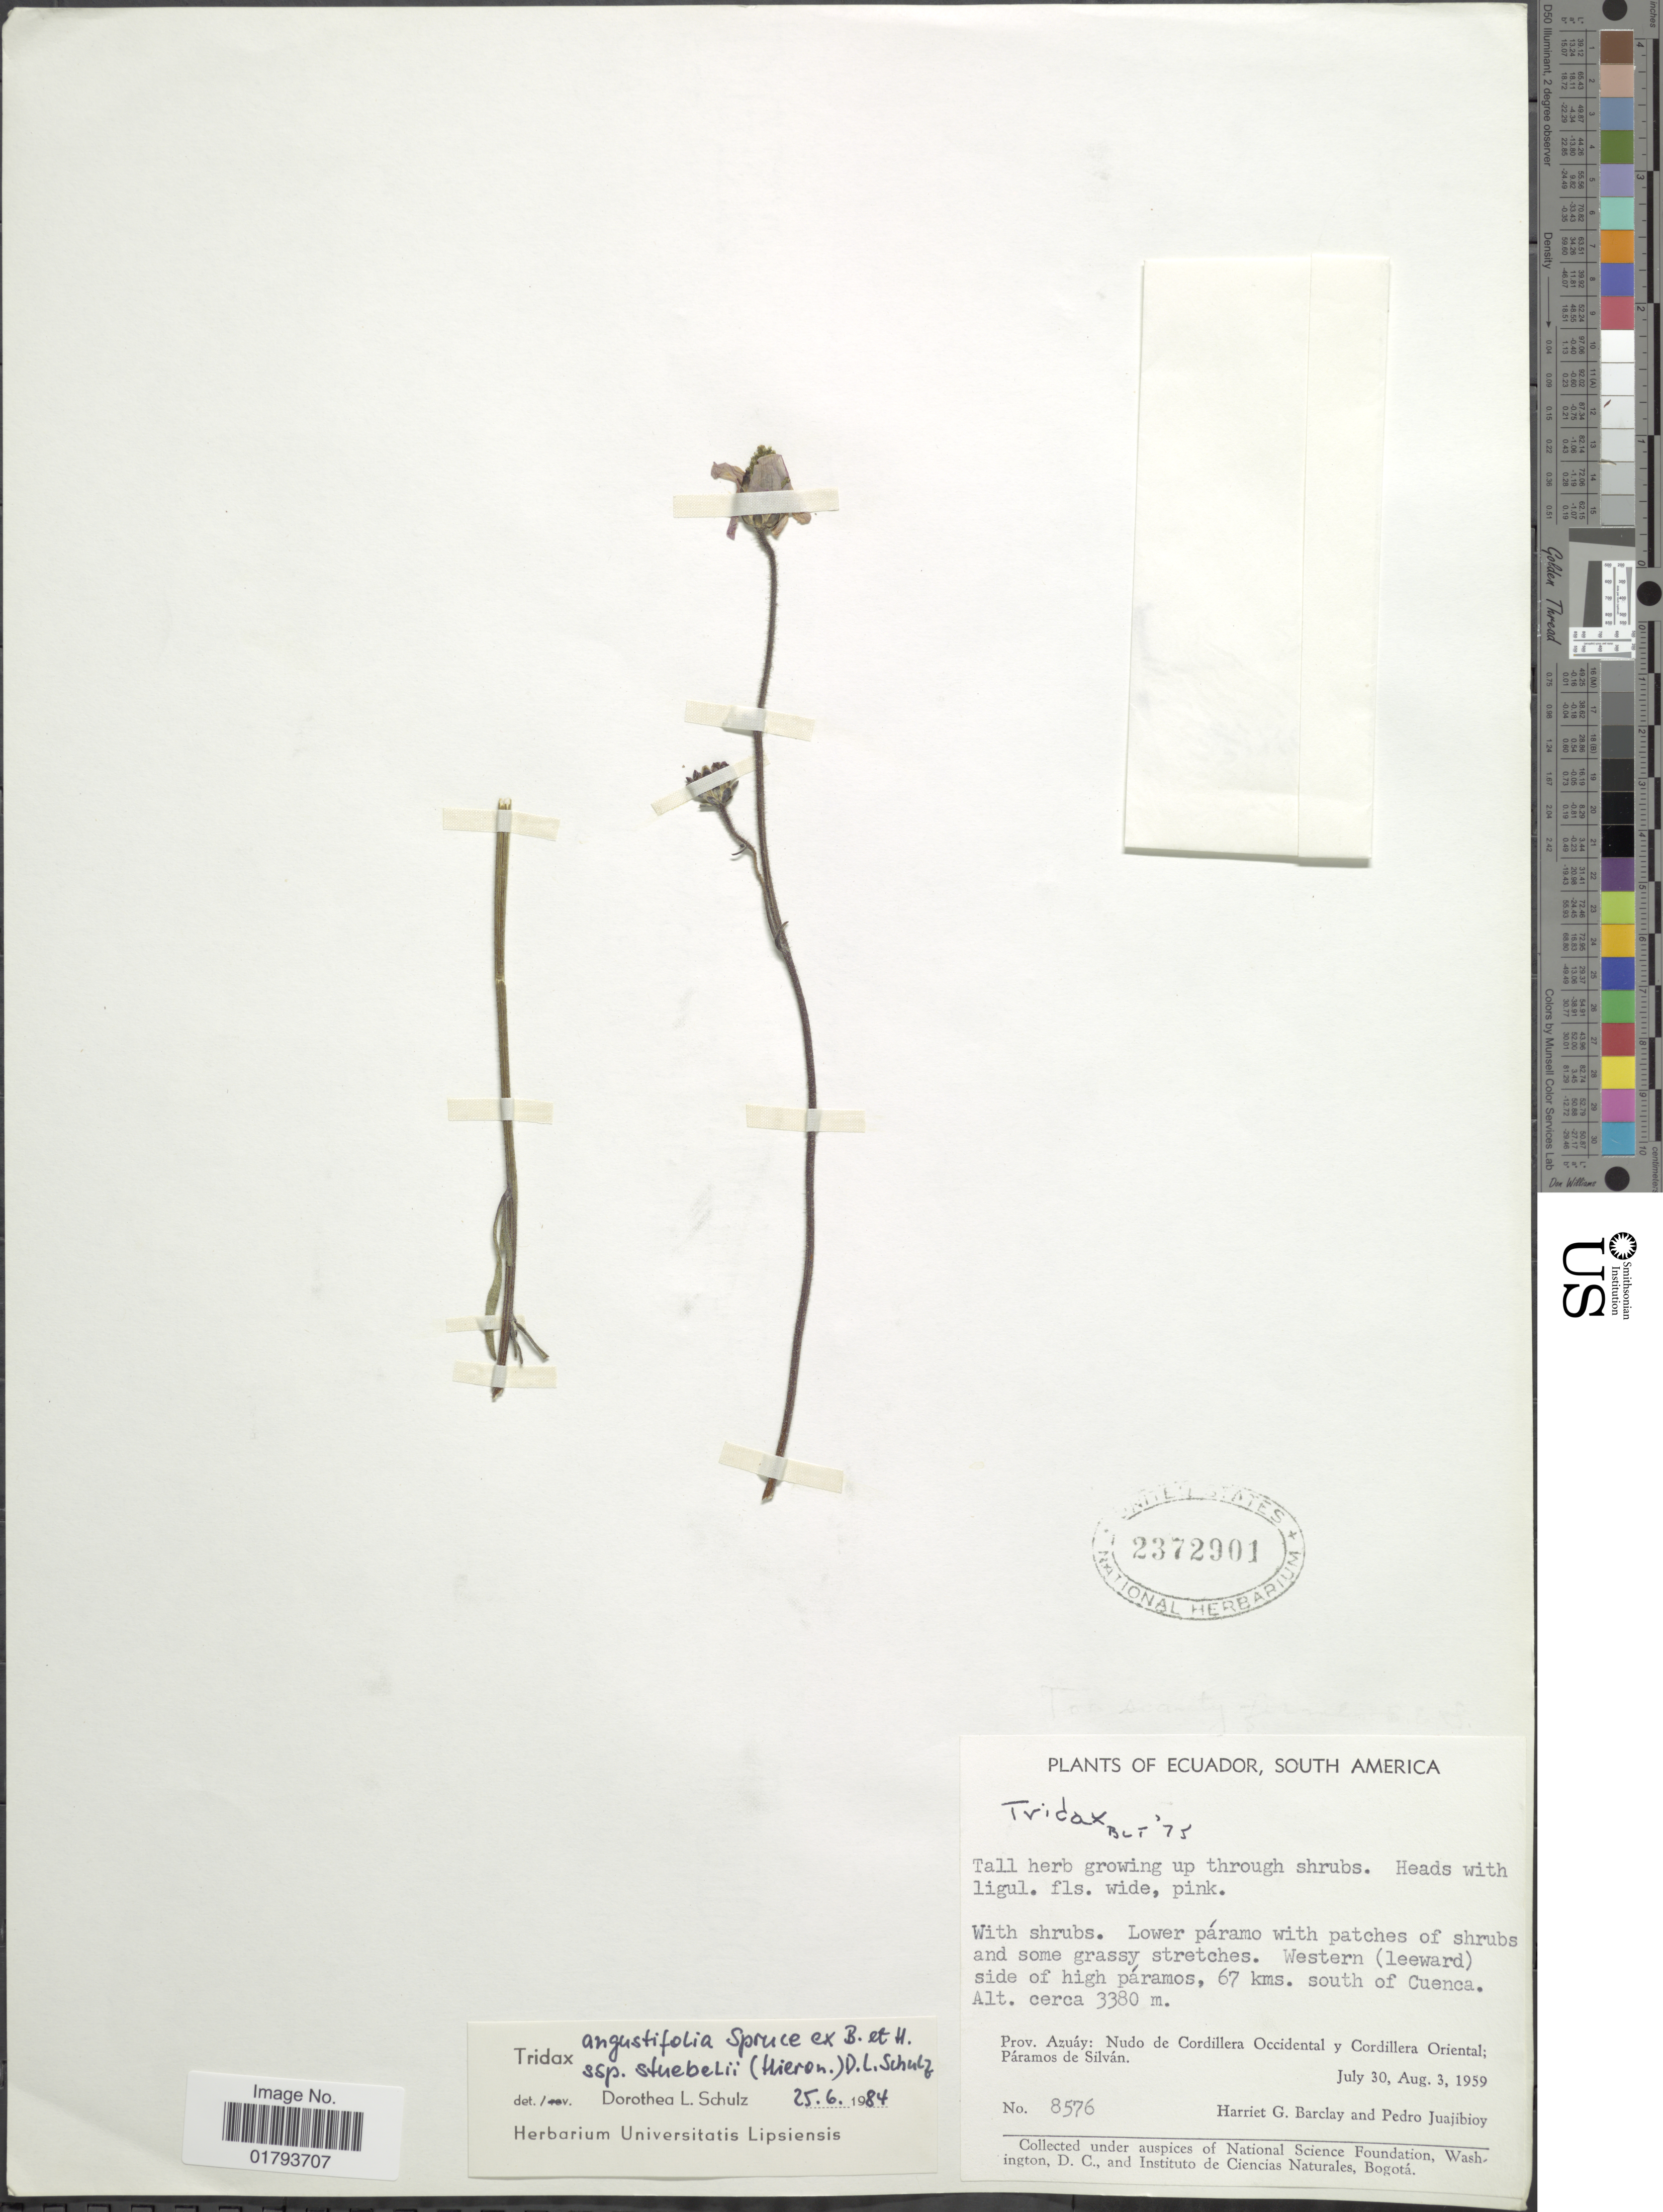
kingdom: Plantae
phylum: Tracheophyta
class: Magnoliopsida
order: Asterales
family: Asteraceae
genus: Tridax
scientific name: Tridax stuebelii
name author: Hieron.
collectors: H. G. Barclay & P. Juajibioy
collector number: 8576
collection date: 1959-07-30/1959-08-03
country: Ecuador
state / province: Azuay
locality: Western (leeward) side of high paramos, 67 kms. south of Cuenca, Nudo de Cordillera Occidental y Cordillera Oriental; Páramos de Silván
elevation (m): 3380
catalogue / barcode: US 2372901